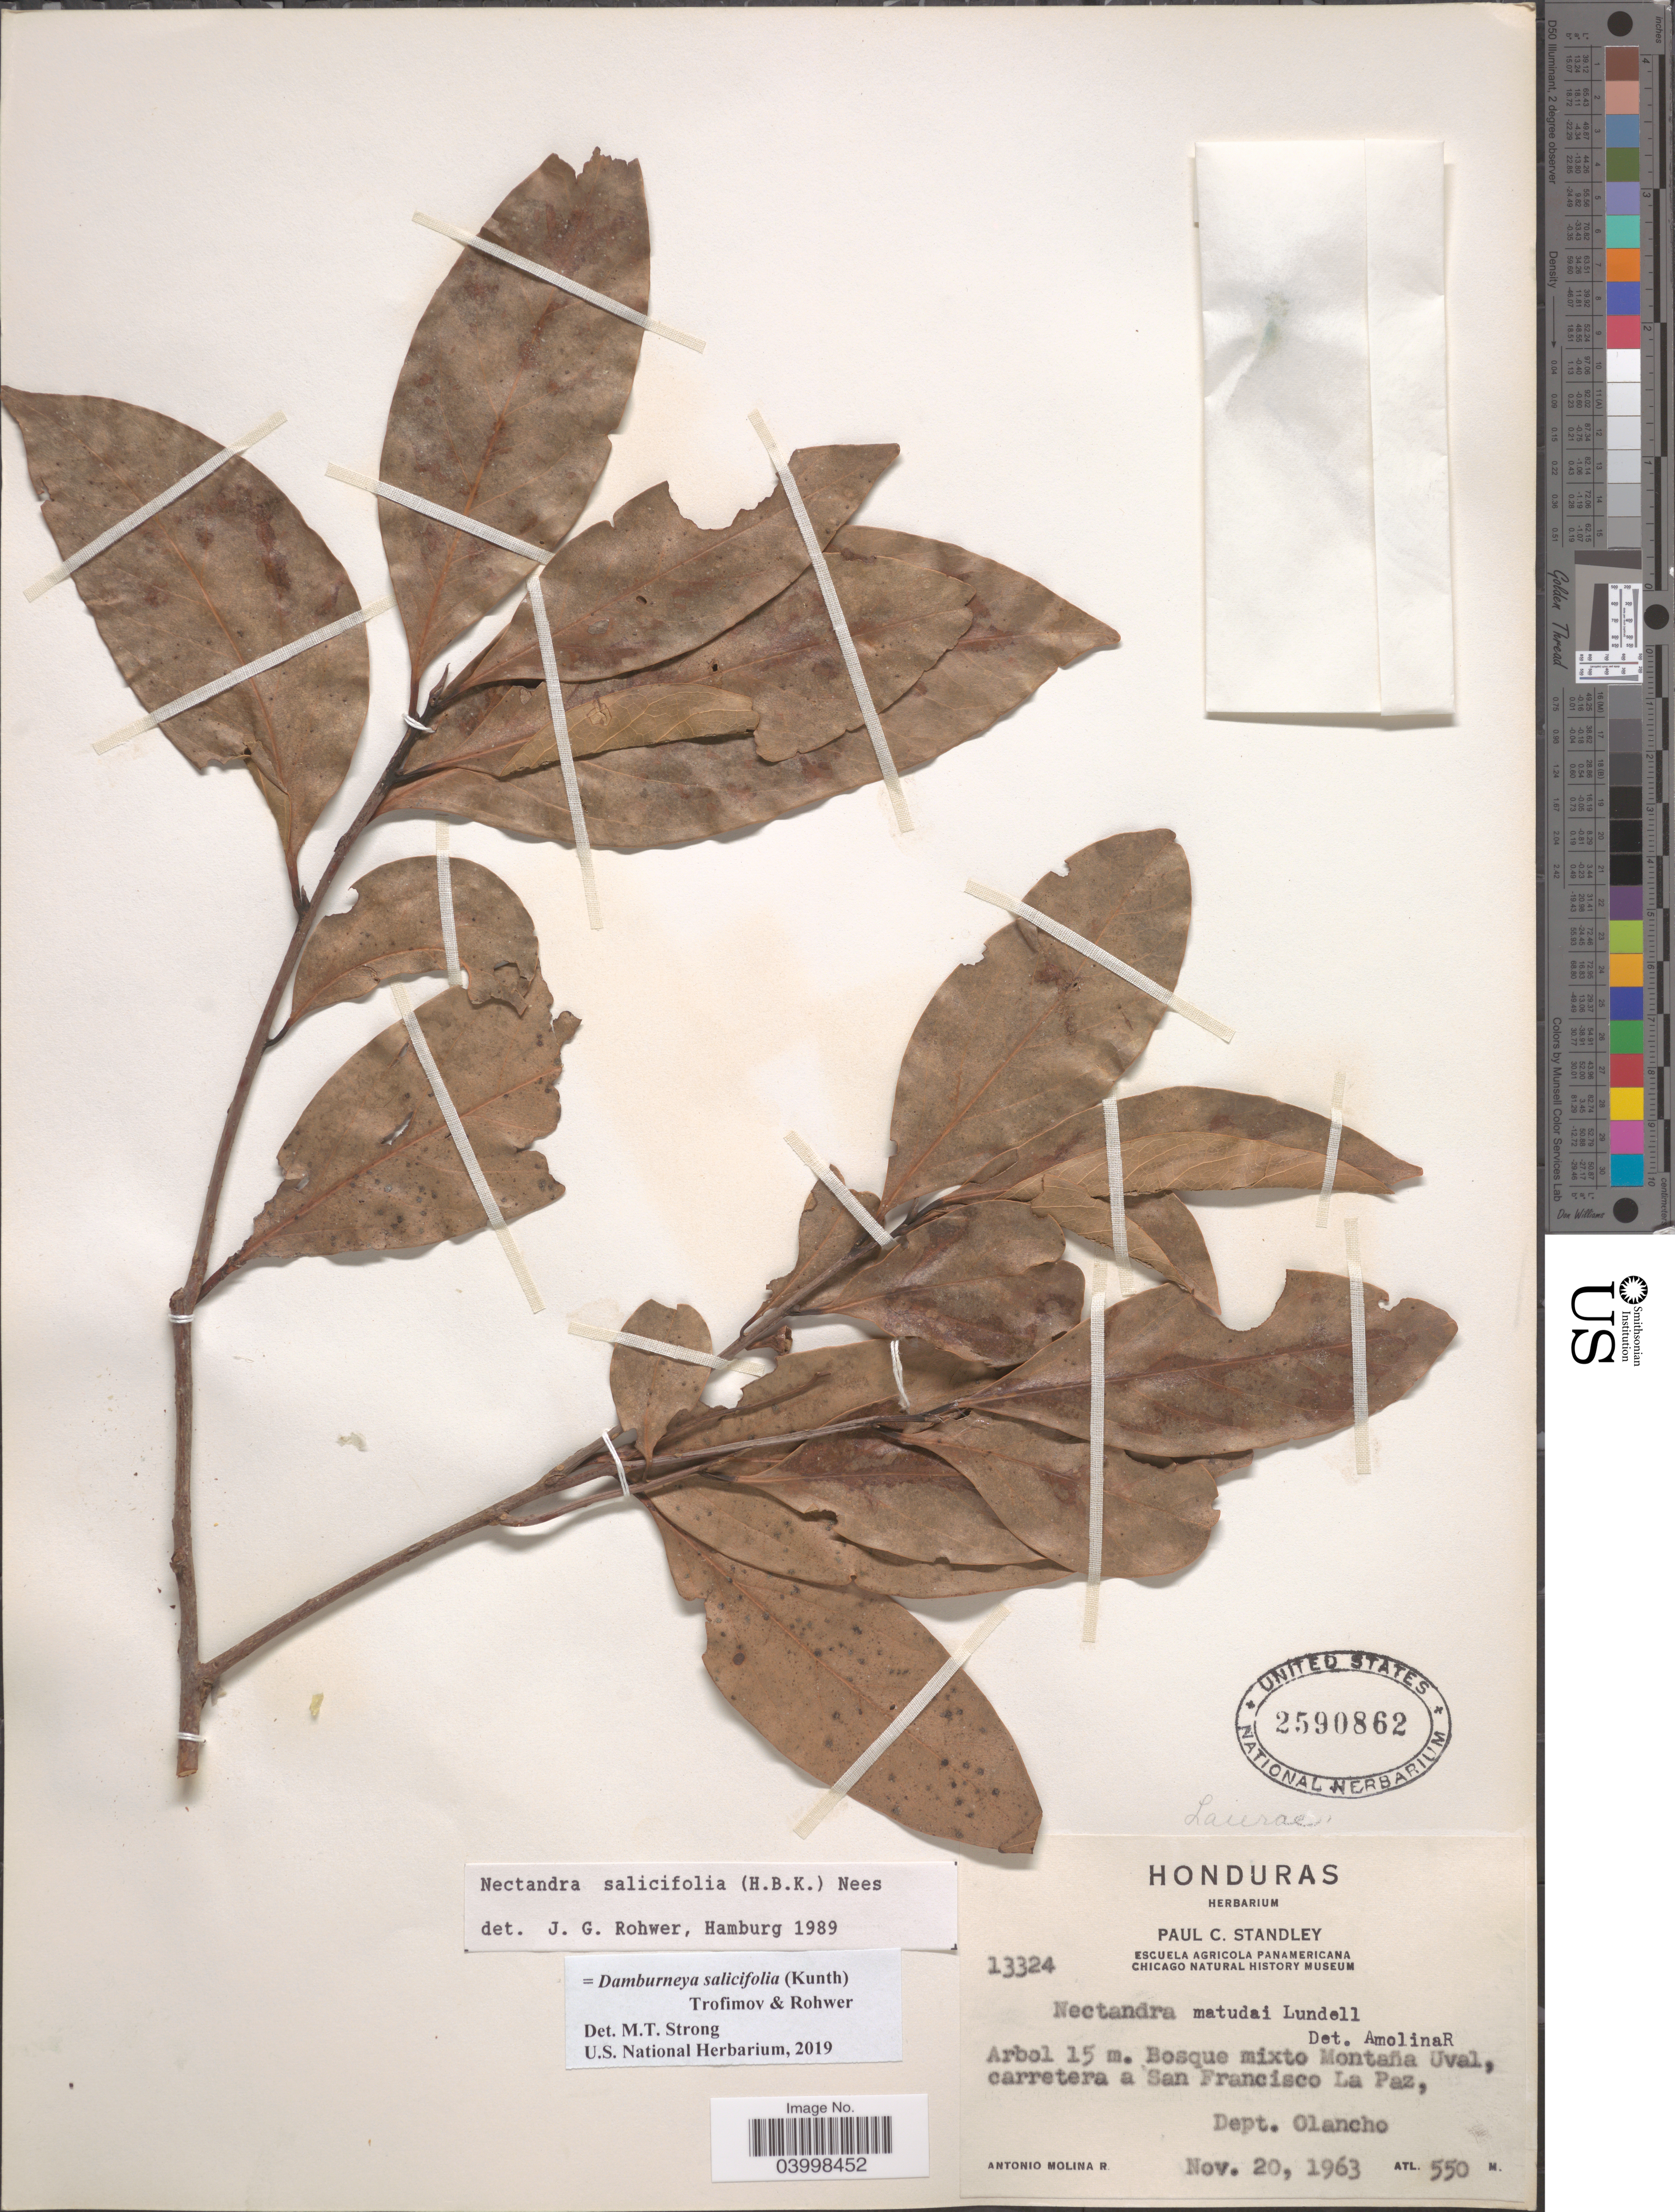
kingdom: Plantae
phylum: Tracheophyta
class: Magnoliopsida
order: Laurales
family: Lauraceae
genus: Damburneya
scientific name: Damburneya salicifolia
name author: (Kunth) Trofimov & Rohwer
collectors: A. Molina R.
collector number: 13324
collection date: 1963-11-20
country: Honduras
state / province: Olancho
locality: Bosque mixto Montaña Uval, carretera a San Francisco La Paz, Dept. Olancho.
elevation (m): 550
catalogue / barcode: US 2590862